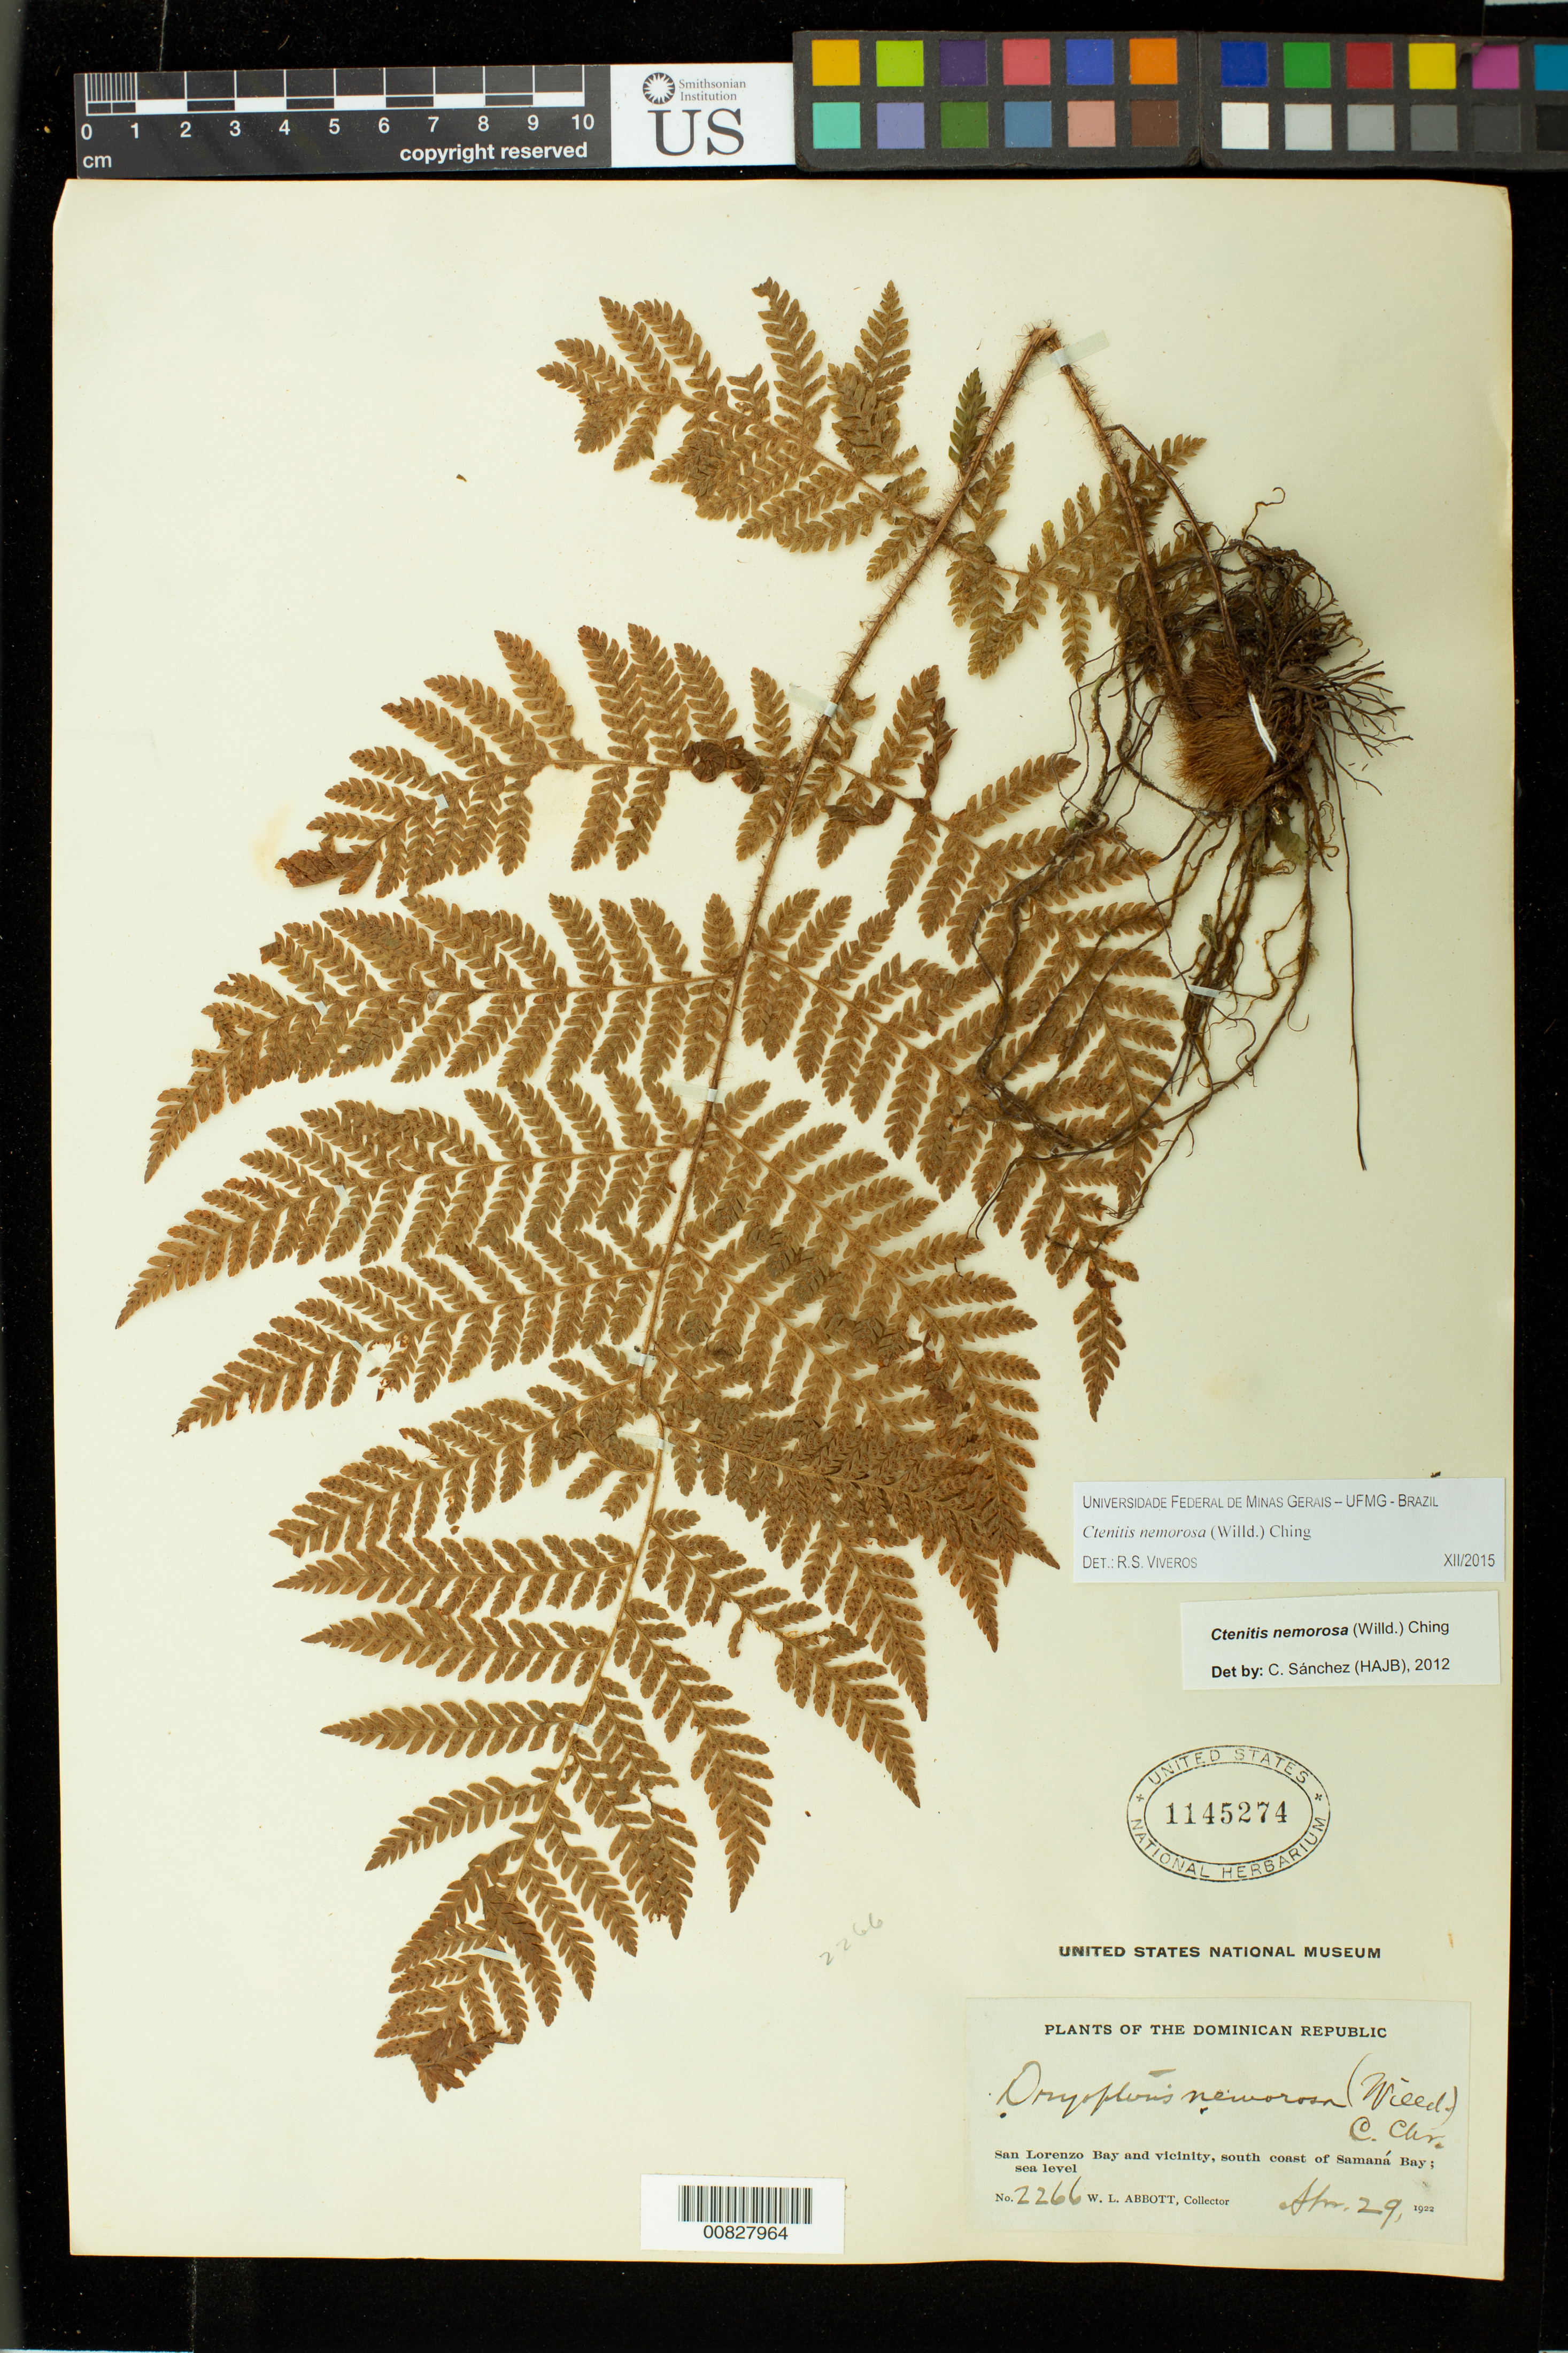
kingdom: Plantae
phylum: Tracheophyta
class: Polypodiopsida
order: Polypodiales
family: Dryopteridaceae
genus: Ctenitis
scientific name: Ctenitis nemorosa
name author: (Willd.) Ching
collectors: W. L. Abbott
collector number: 2266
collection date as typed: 29 Apr 1922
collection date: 1922-04-29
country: Dominican Republic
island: Hispaniola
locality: San Lorenzo Bay, and vicinity; S coast of Samaná Bay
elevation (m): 0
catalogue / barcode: US 1145274